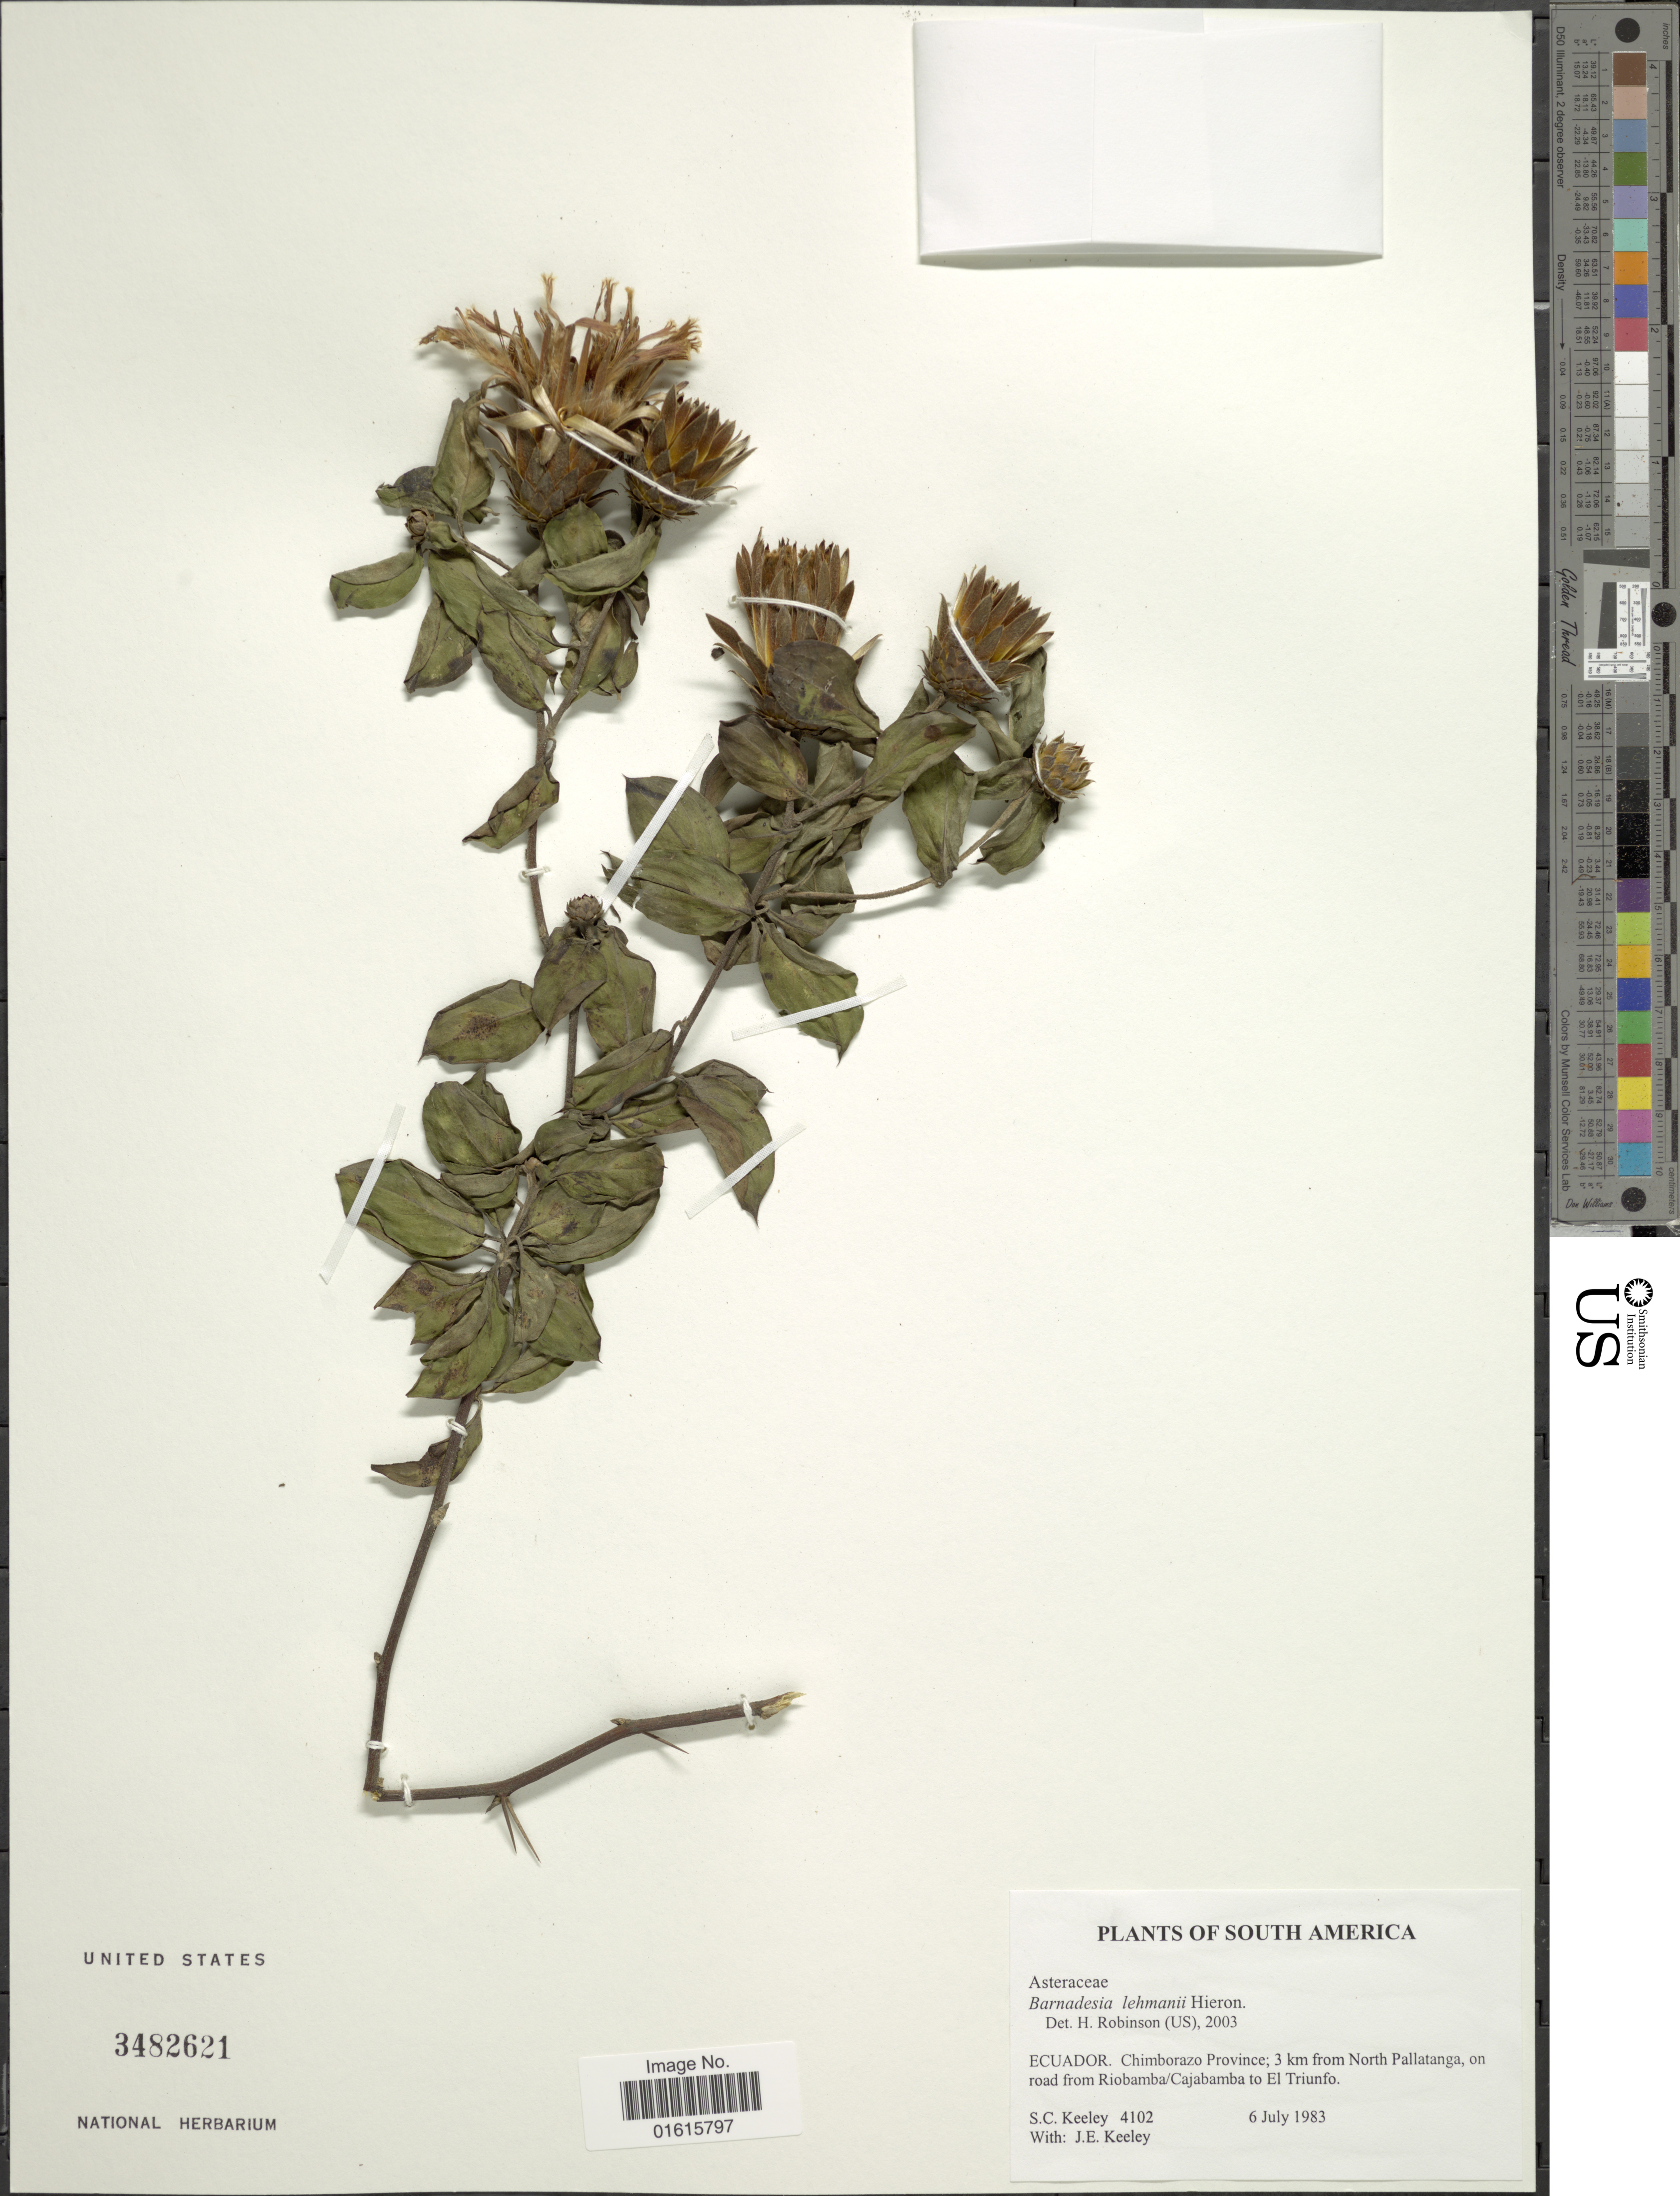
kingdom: Plantae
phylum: Tracheophyta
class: Magnoliopsida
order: Asterales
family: Asteraceae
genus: Barnadesia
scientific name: Barnadesia lehmannii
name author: Hieron.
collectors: S. C. Keeley & J. E. Keeley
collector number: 4102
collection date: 1983-06-06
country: Ecuador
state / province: Chimborazo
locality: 3 km from North Pallatanga, on road from Riobamba/Cajabambo to El Triunfo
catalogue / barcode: US 3482621